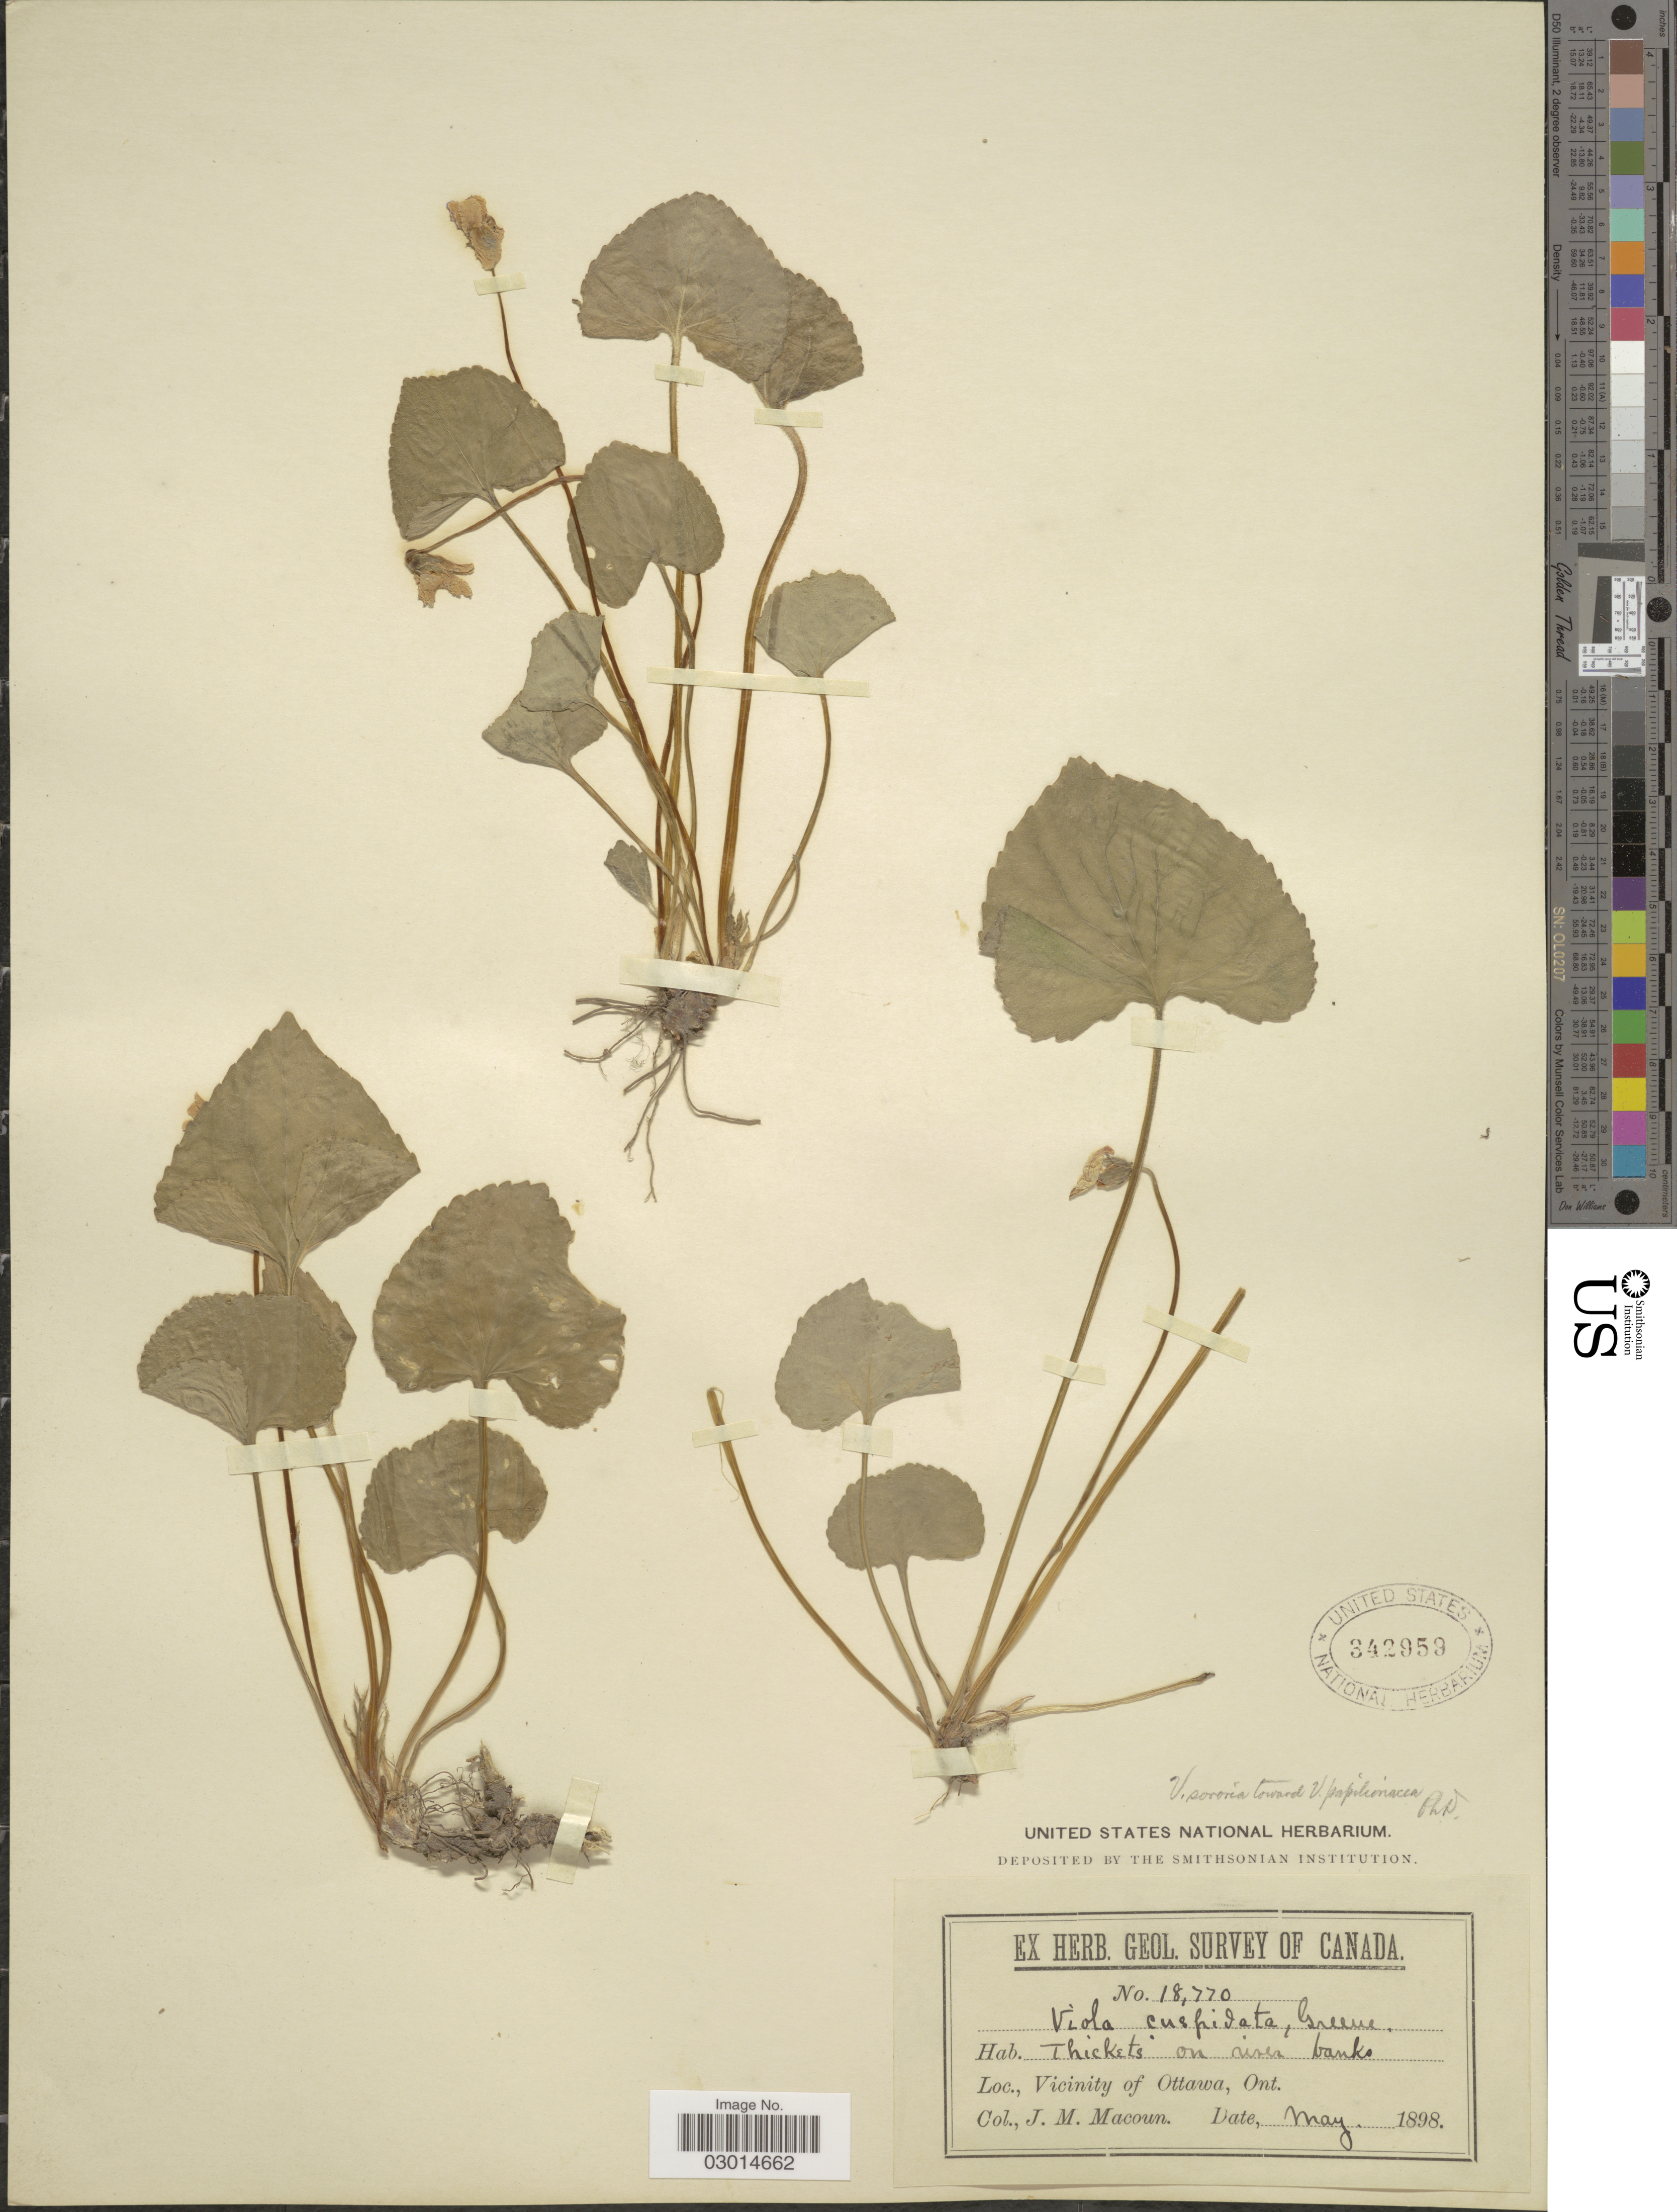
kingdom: Plantae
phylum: Tracheophyta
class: Magnoliopsida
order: Malpighiales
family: Violaceae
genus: Viola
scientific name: Viola cuspidata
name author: Greene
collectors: J. M. Macoun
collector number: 18770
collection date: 1898-05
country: Canada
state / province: Ontario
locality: Vicinity of Ottawa.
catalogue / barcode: US 342959